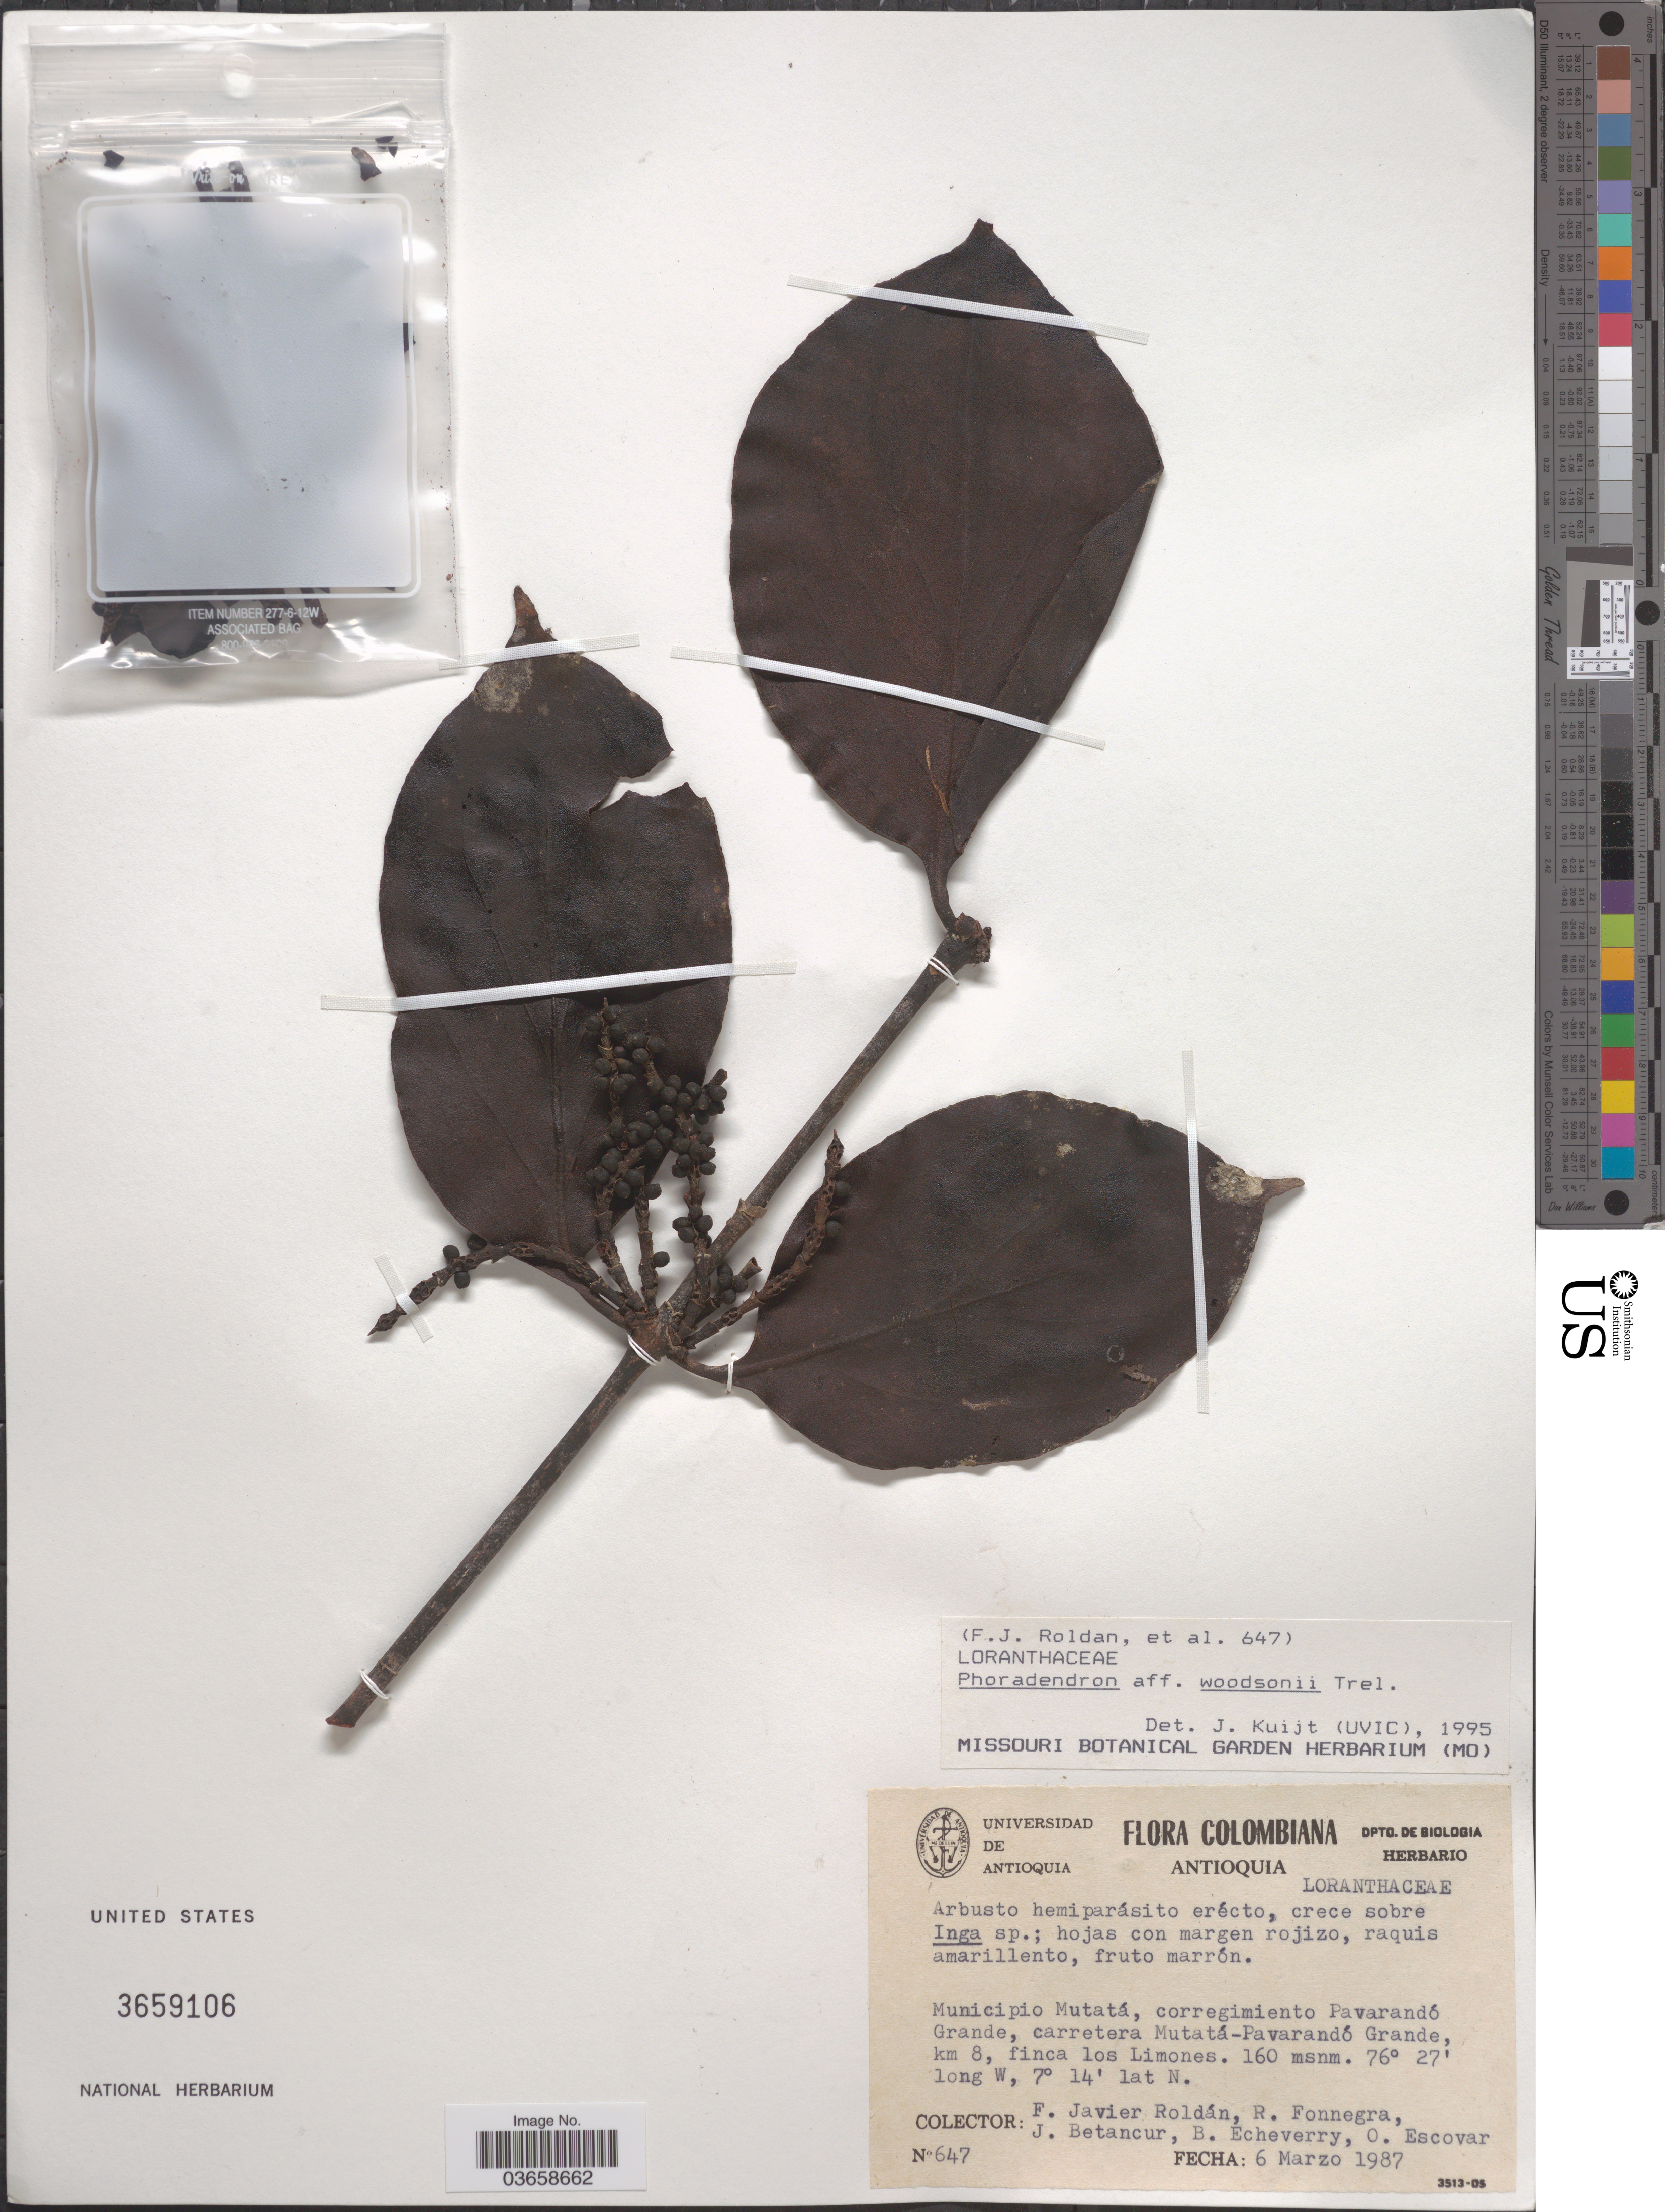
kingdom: Plantae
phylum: Tracheophyta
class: Magnoliopsida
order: Santalales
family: Viscaceae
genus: Phoradendron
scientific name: Phoradendron woodsonii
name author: Trel.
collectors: F. J. Roldán, R. Fonnegra, J. Betancur, B. Echeverry & O. Escovar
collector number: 647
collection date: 1987-03-06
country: Colombia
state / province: Antioquia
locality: Municipio Mutatá, corregimiento Pavarandó Grande, carretera Mutatá-Pavarandó, km 8, finca los Limones.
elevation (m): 160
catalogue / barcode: US 3659106